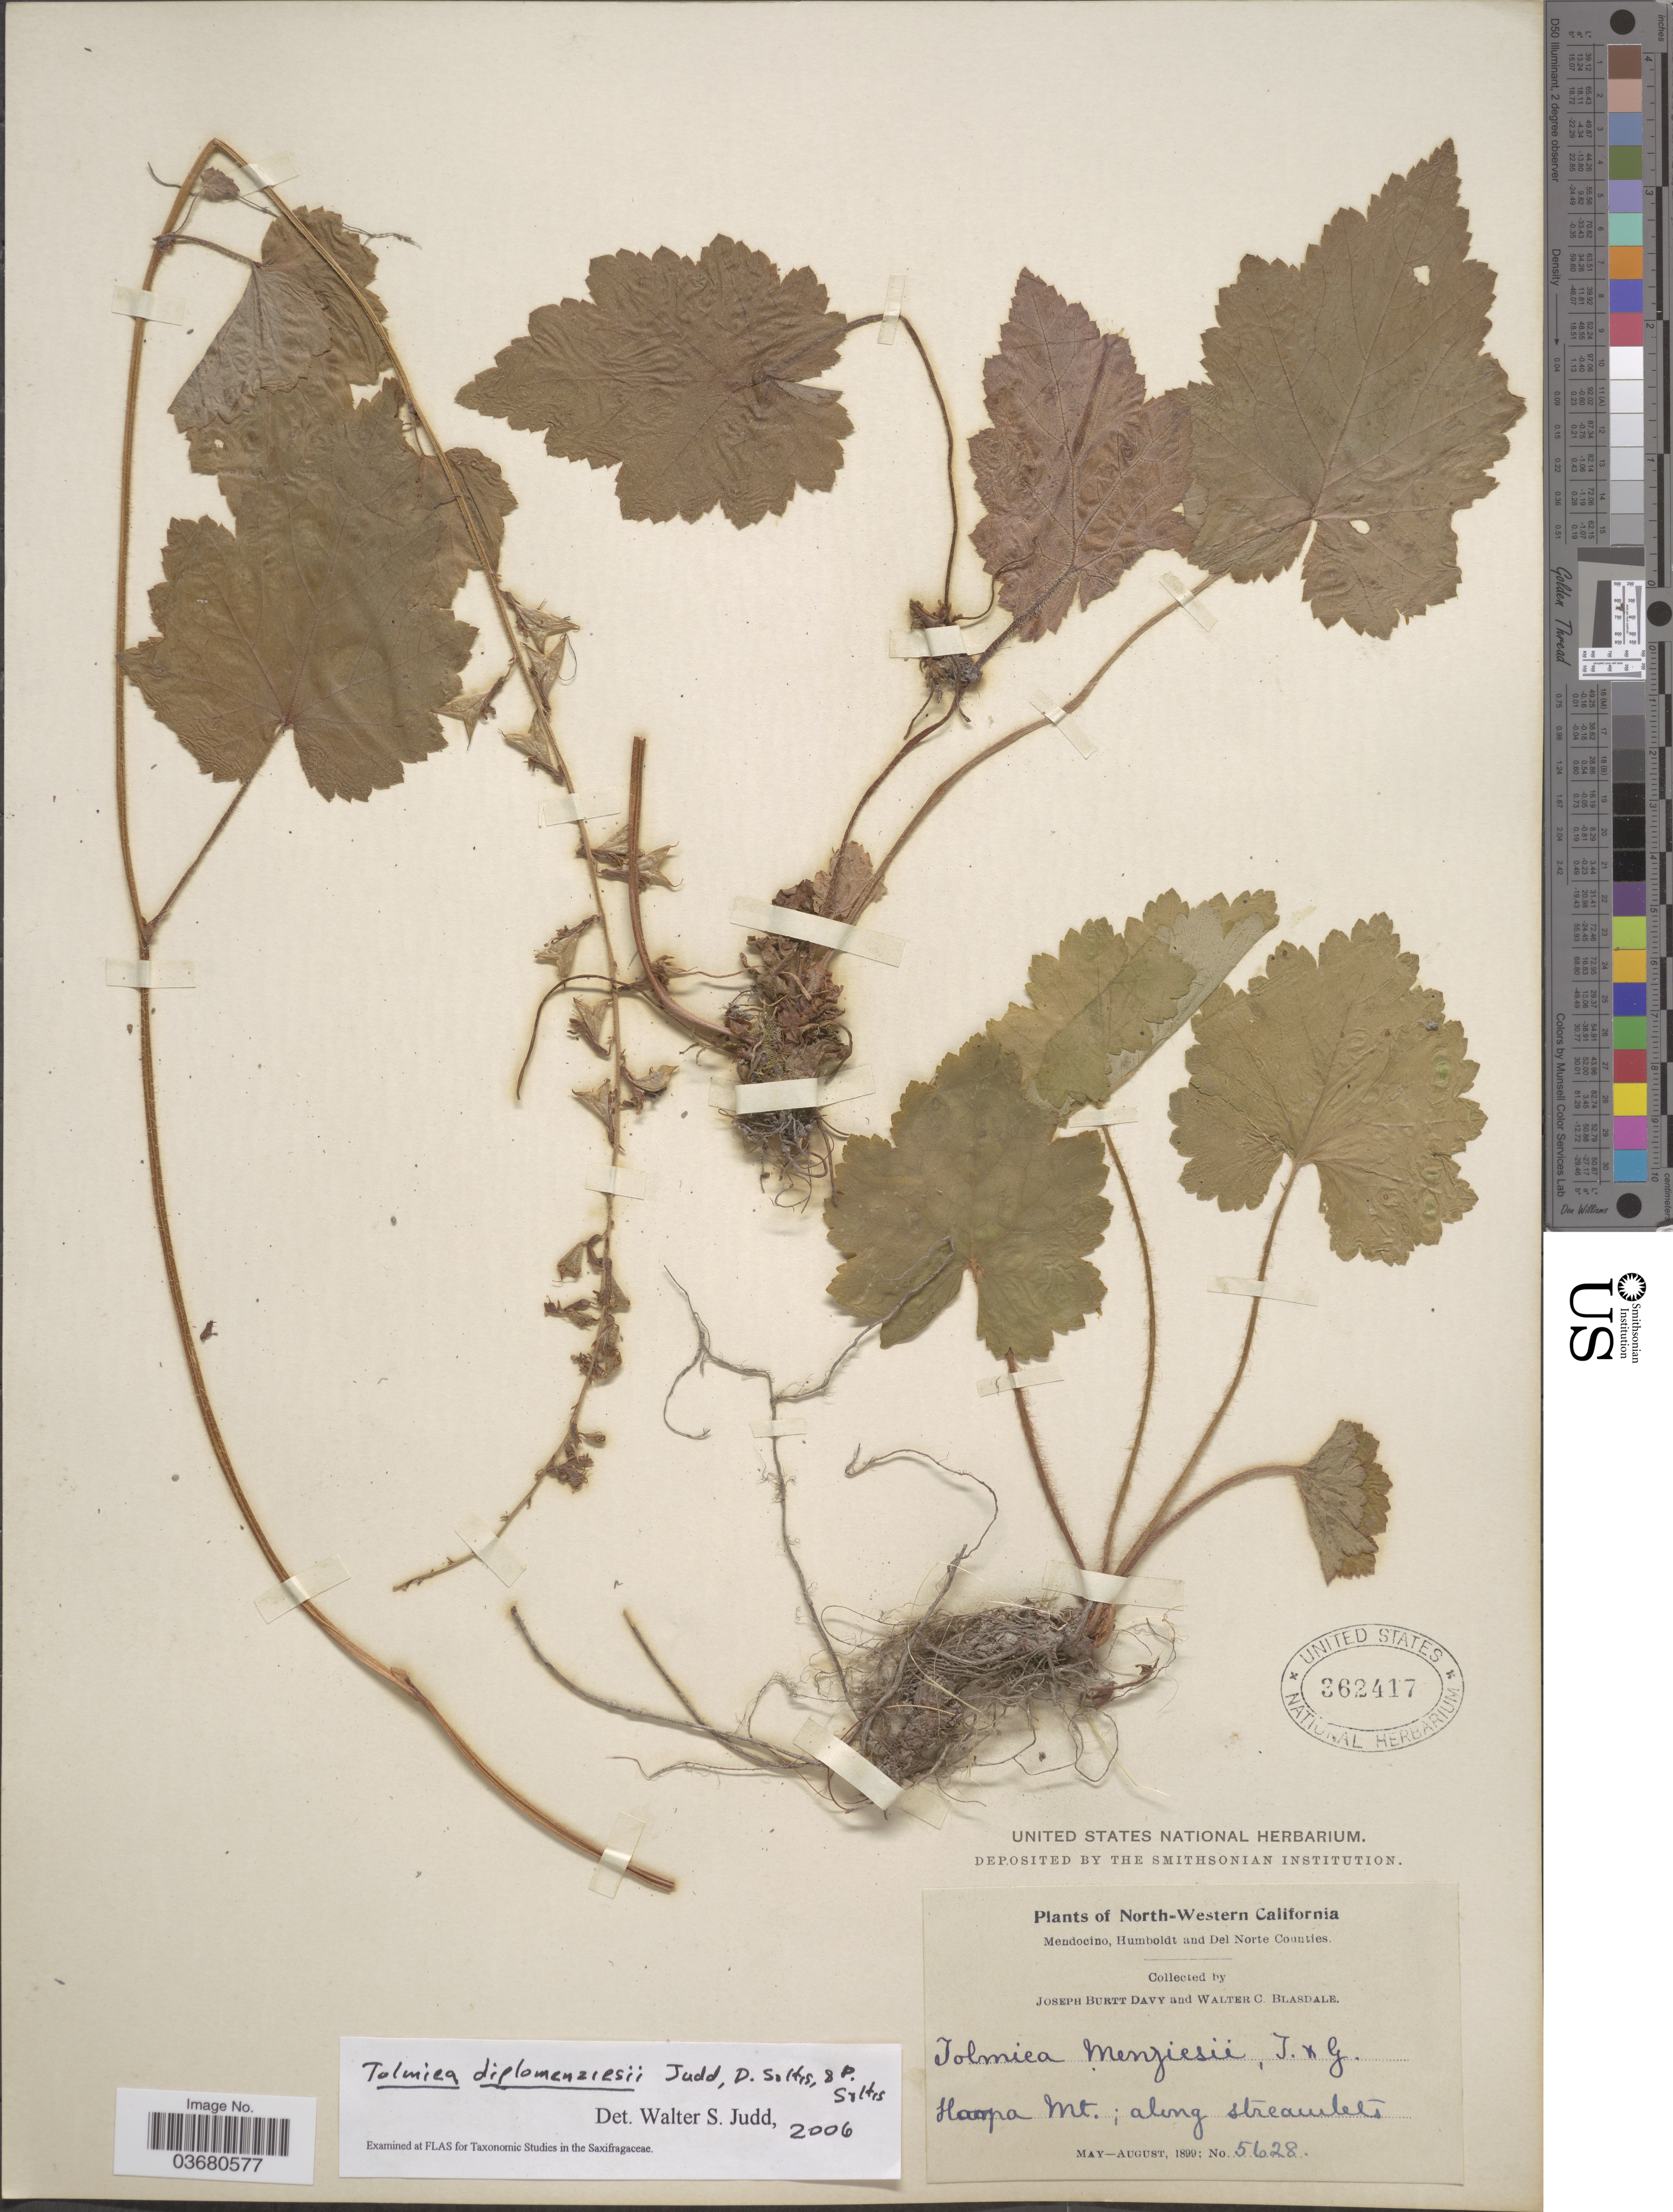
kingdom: Plantae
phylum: Tracheophyta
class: Magnoliopsida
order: Saxifragales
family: Saxifragaceae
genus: Tolmiea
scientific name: Tolmiea diplomenziesii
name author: Judd et al.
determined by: Judd, Walter S.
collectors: J. Burtt Davy & W. Blasdale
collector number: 562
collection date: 1899-05/1899-08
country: United States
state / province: California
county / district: Mendocino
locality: North-Western California. Mendocino, Humboldt and Del Norte Counties. Hoopa Mt.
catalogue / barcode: US 362417